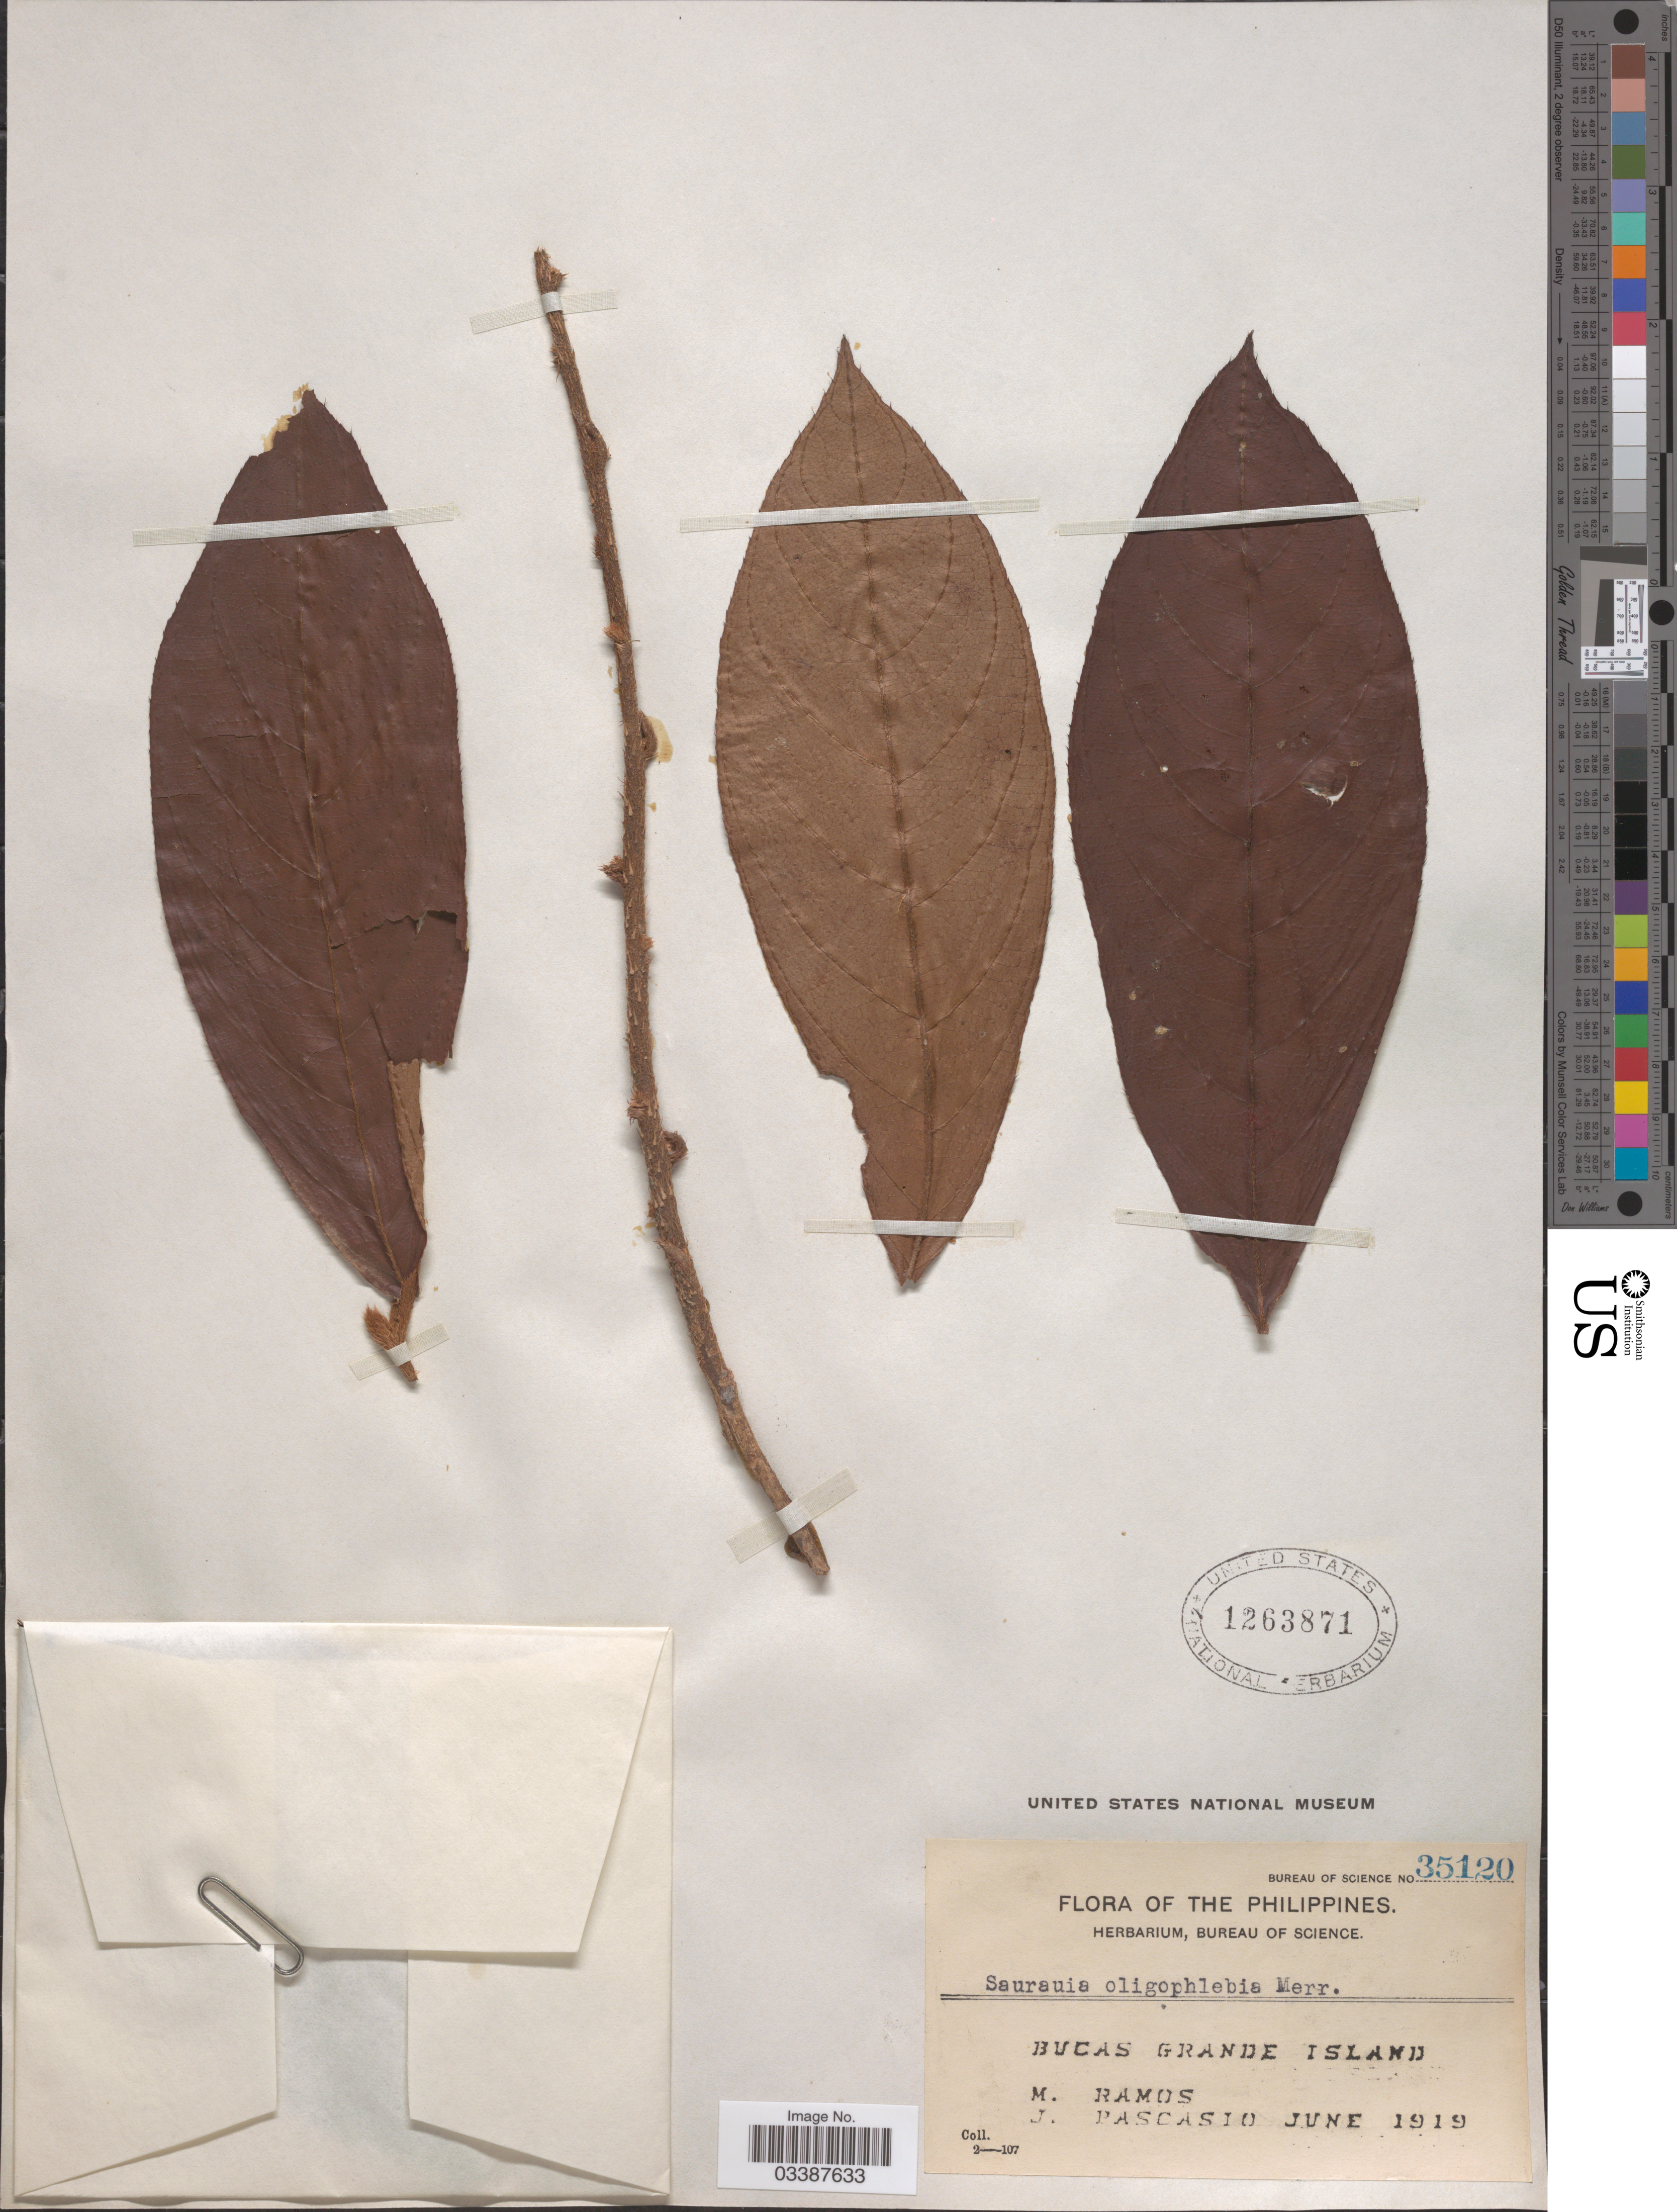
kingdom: Plantae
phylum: Tracheophyta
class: Magnoliopsida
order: Ericales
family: Actinidiaceae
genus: Saurauia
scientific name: Saurauia oligophlebia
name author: Merr.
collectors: M. Ramos & J. Pascasio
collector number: Bureau of Science 35120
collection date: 1919-06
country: Philippines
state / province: Caraga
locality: Bucas Grande Island.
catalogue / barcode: US 1263871